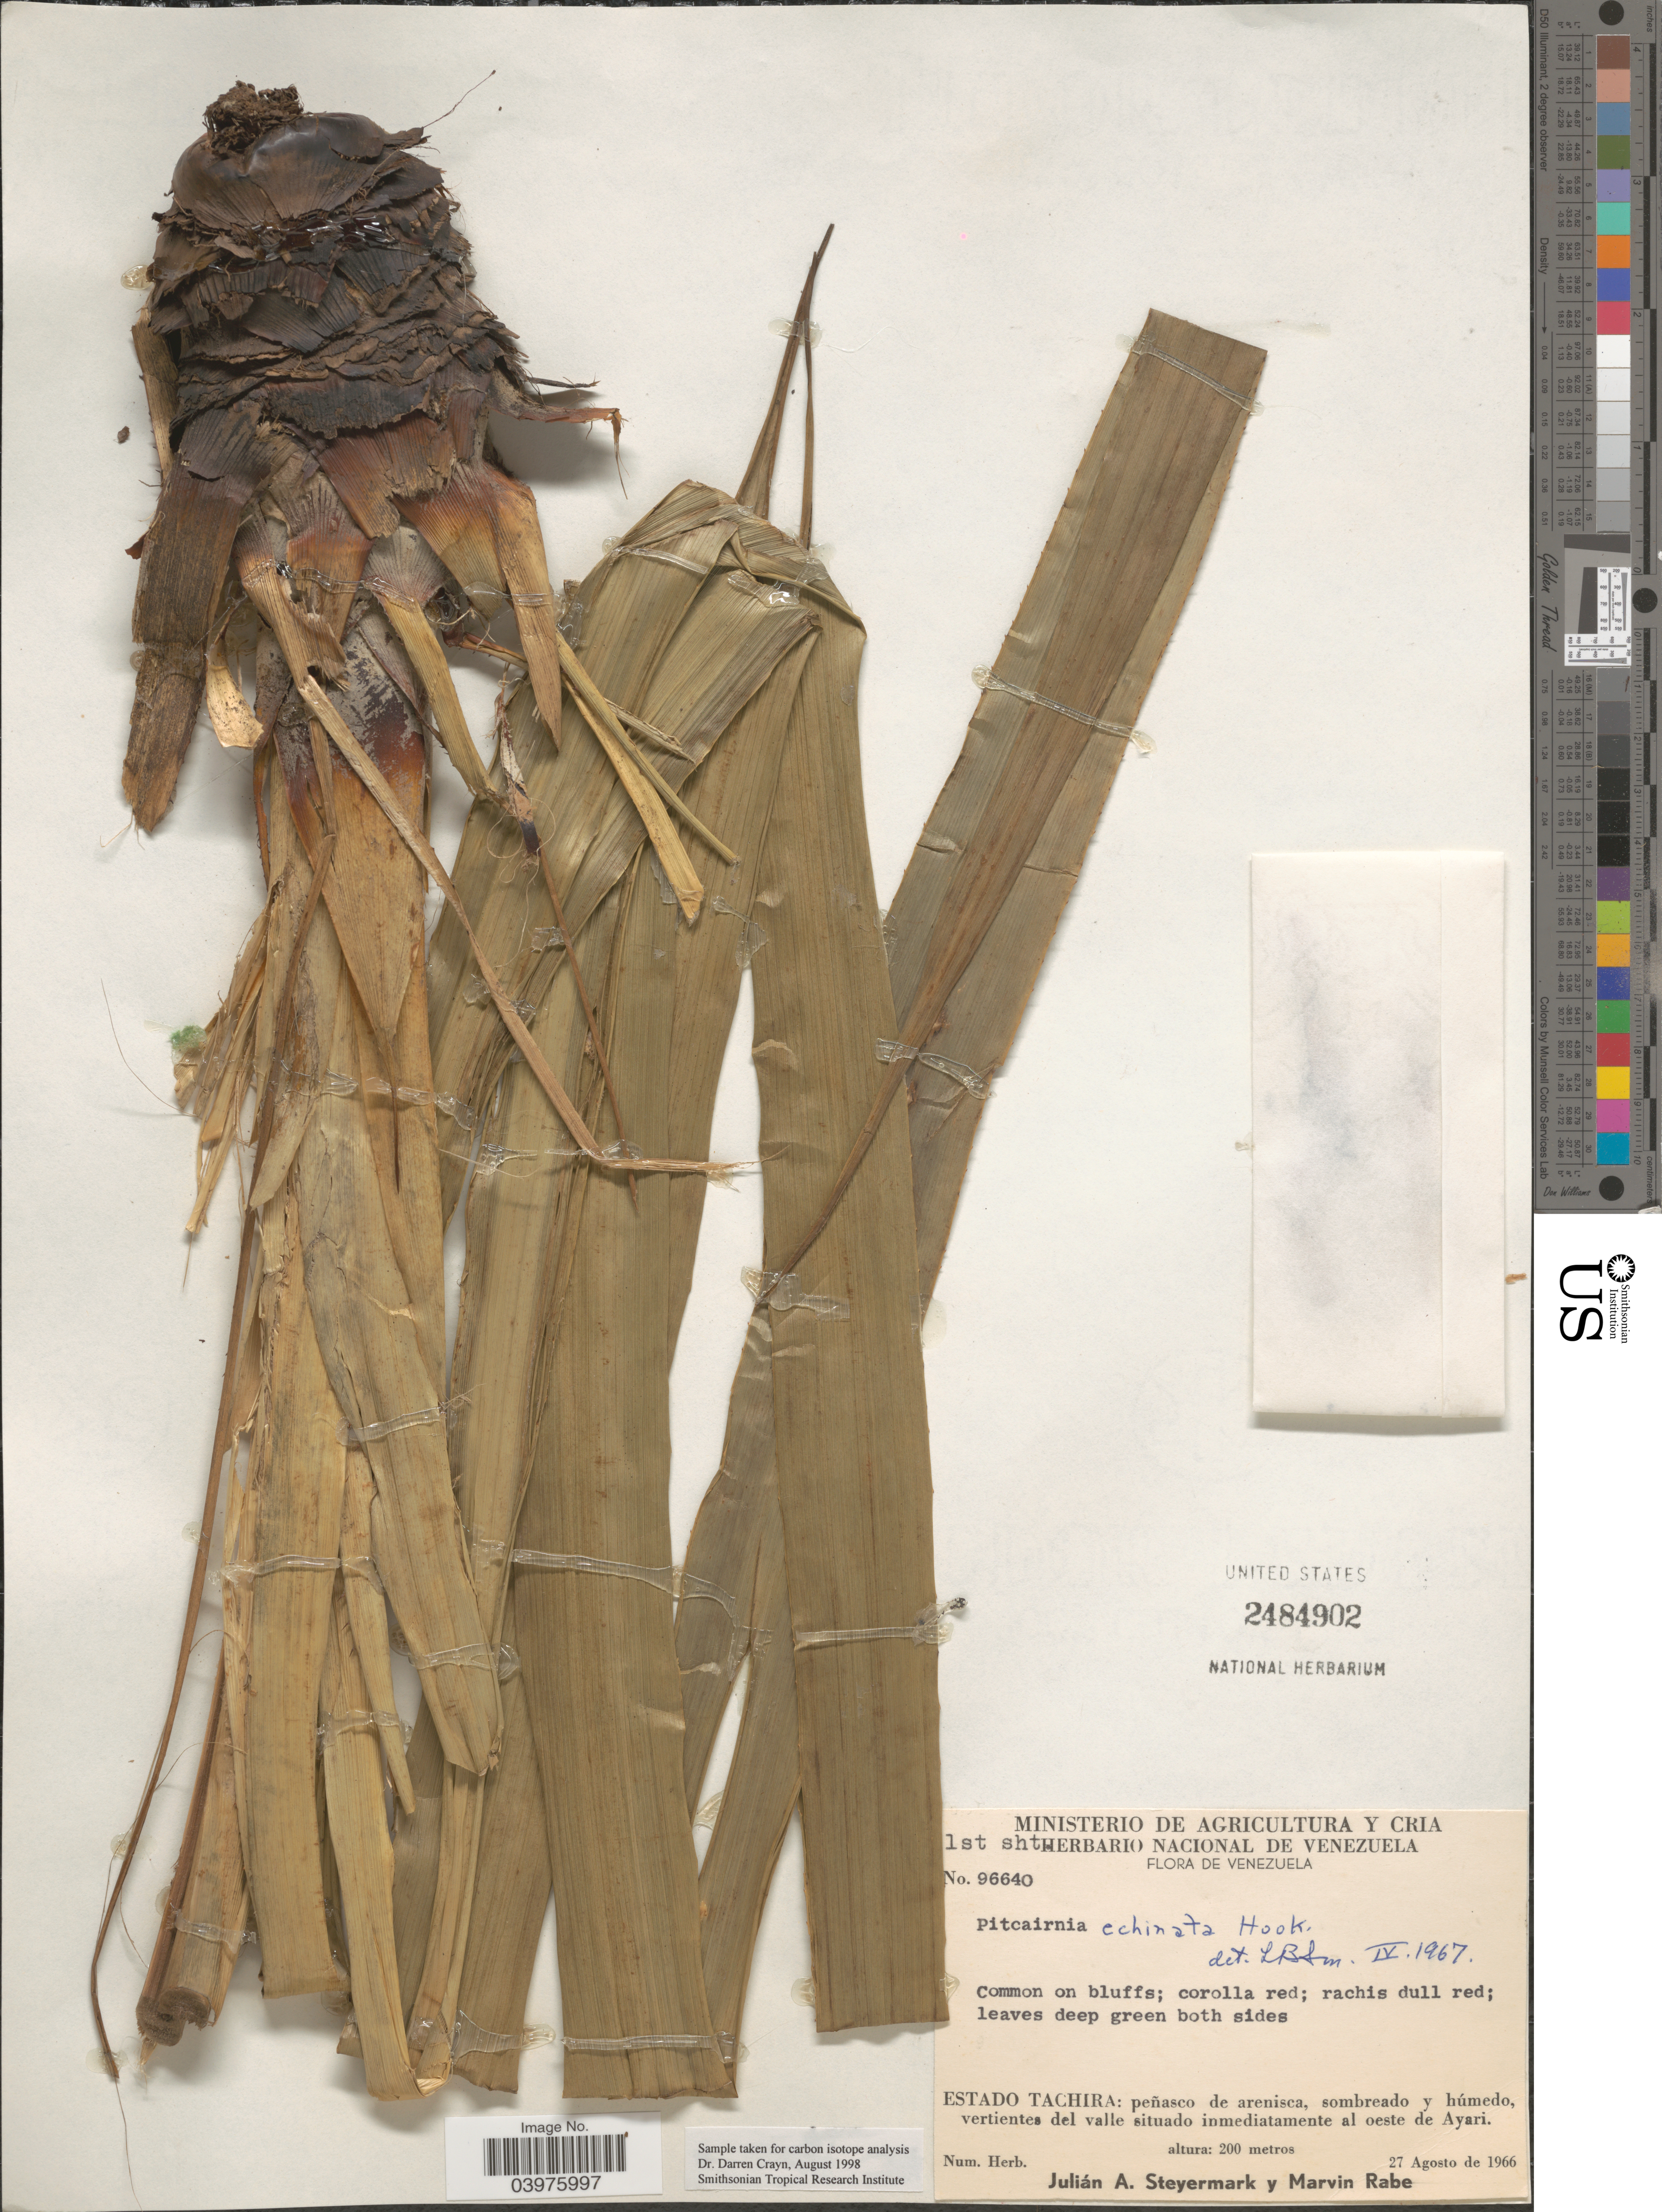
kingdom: Plantae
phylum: Tracheophyta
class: Liliopsida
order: Poales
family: Bromeliaceae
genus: Pitcairnia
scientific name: Pitcairnia echinata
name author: Hook.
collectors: J. Steyermark & M. Rabe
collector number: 96640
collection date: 1966-08-27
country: Venezuela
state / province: Tachira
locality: Peñasco de arenisca, sombreado y húmedo, vertientes del valle situado inmediatamente al oeste de Ayari.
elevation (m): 200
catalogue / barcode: US 2484902